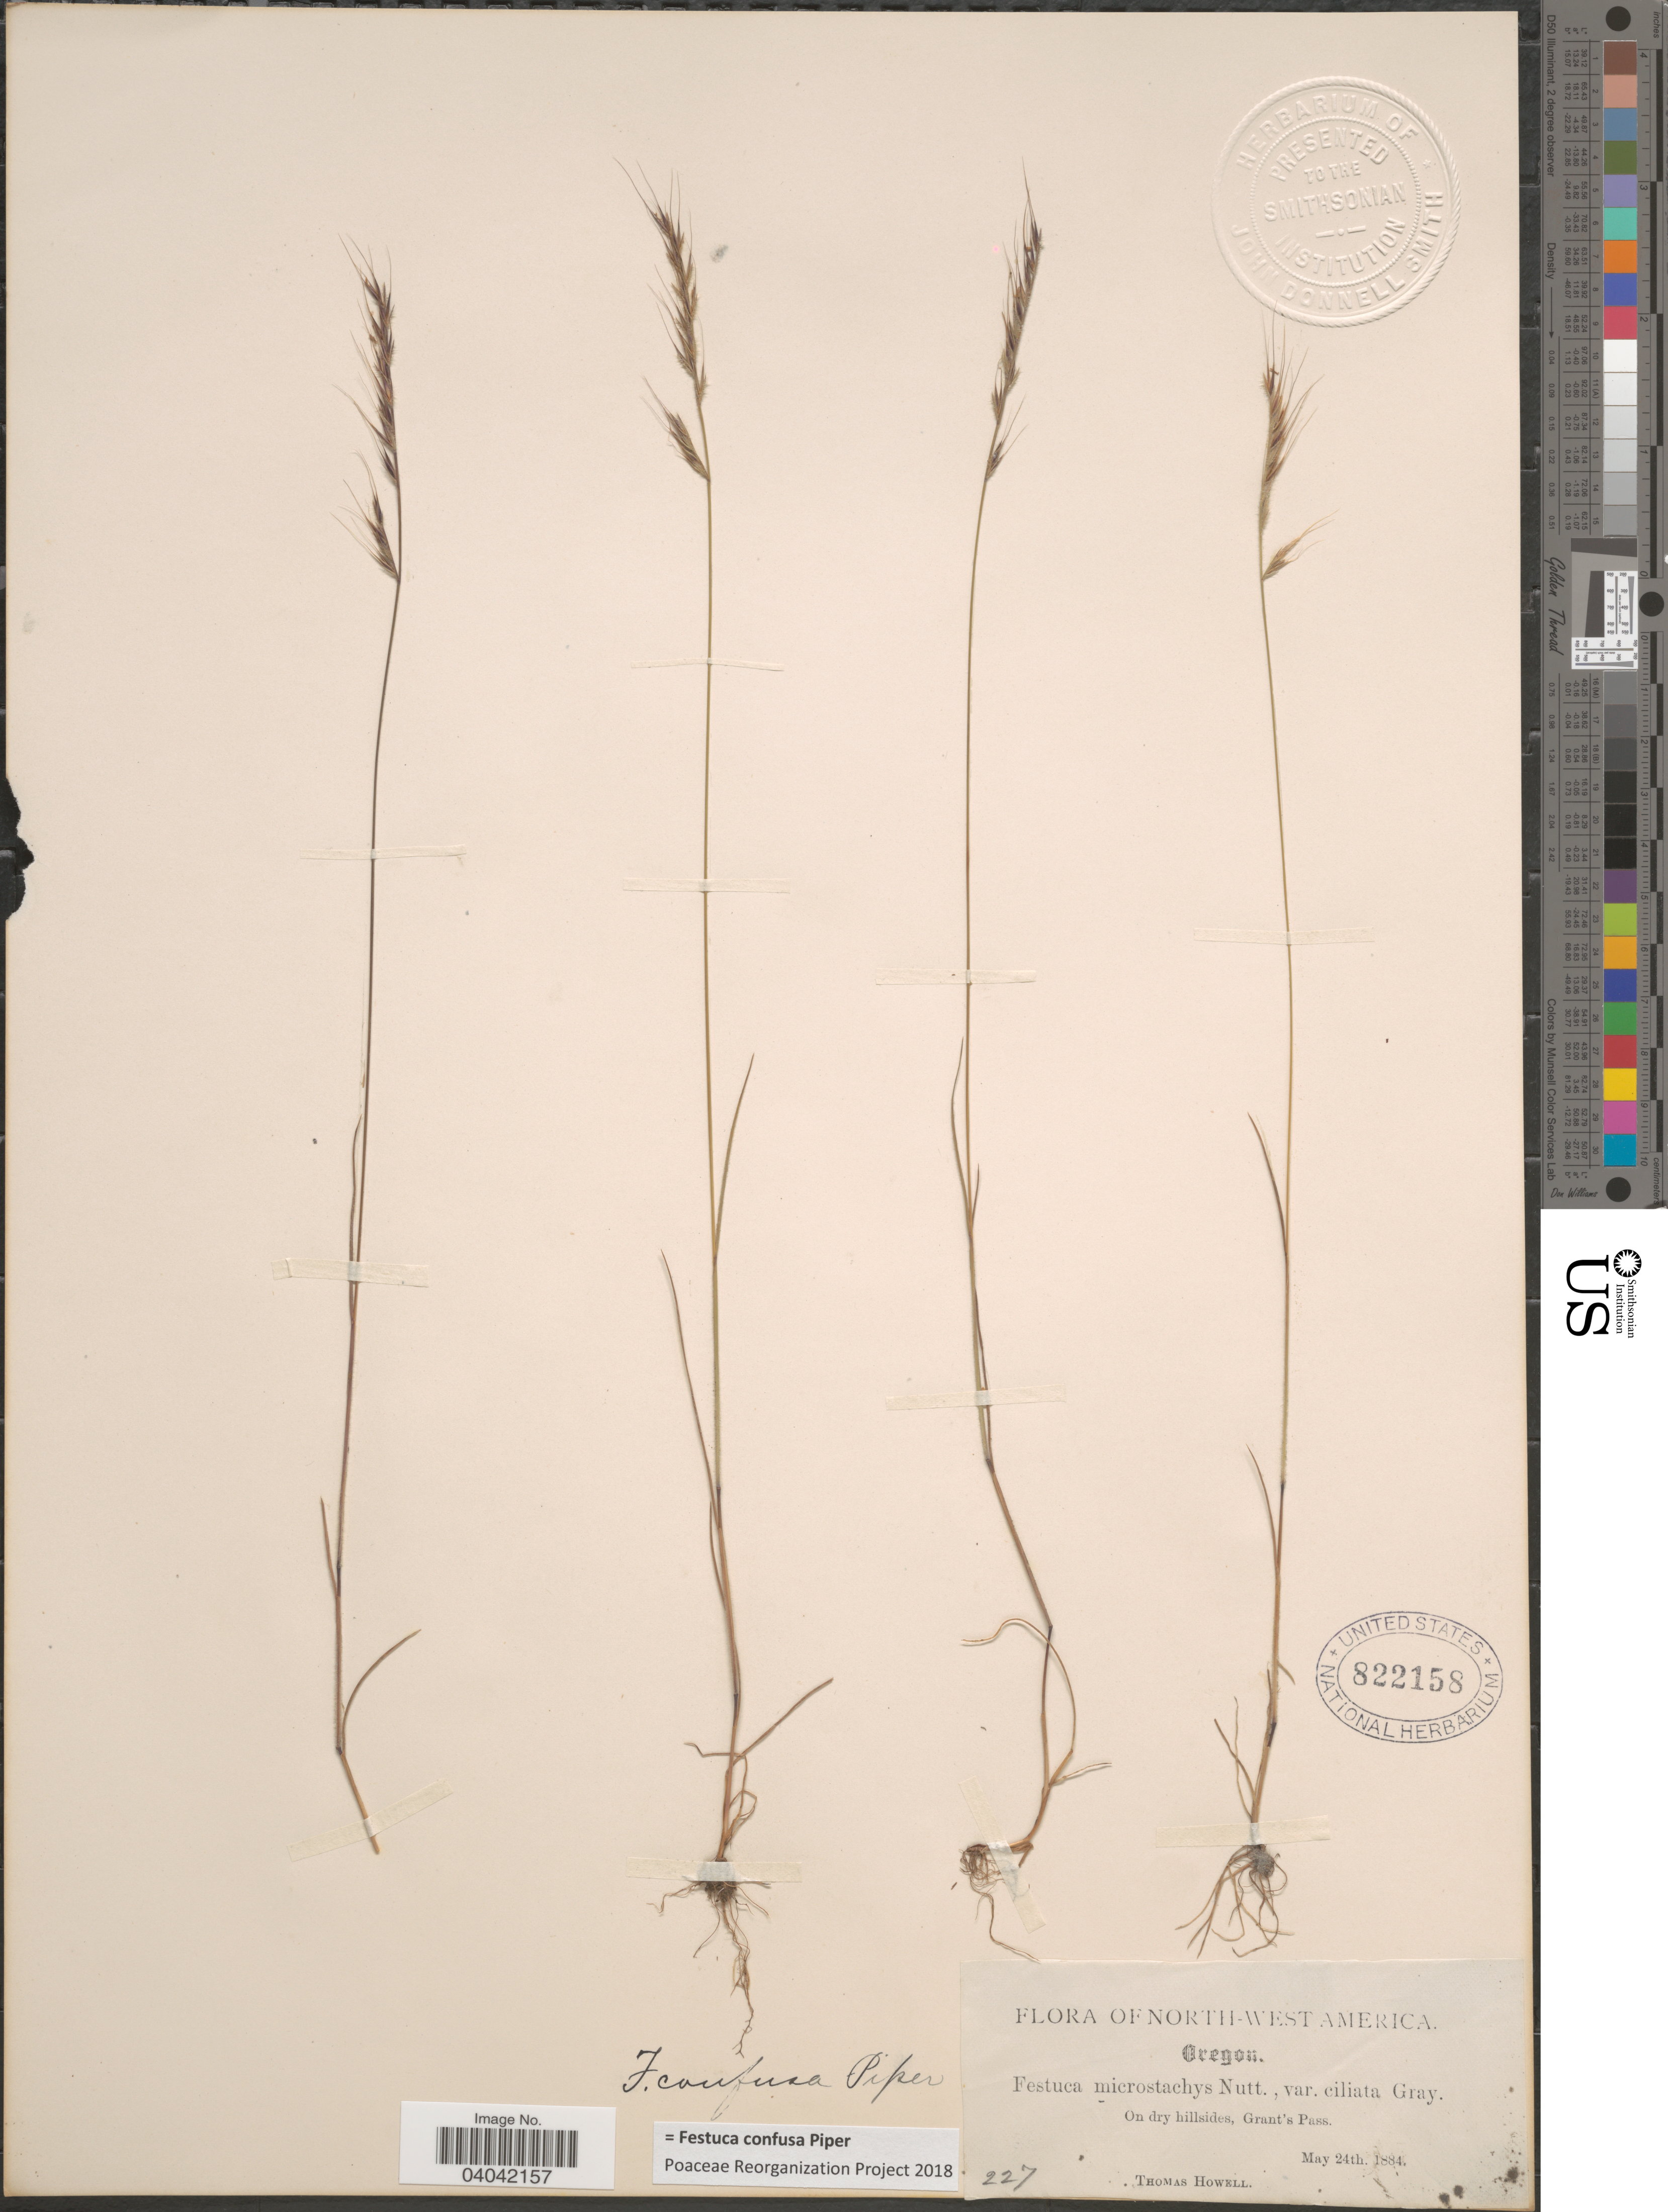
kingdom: Plantae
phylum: Tracheophyta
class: Liliopsida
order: Poales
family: Poaceae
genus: Festuca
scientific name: Festuca confusa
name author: Piper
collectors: T. Howell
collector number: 227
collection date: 1884-05-24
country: United States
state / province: Oregon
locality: North-West America. On dry hillsides, Grant's Pass.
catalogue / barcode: US 822158